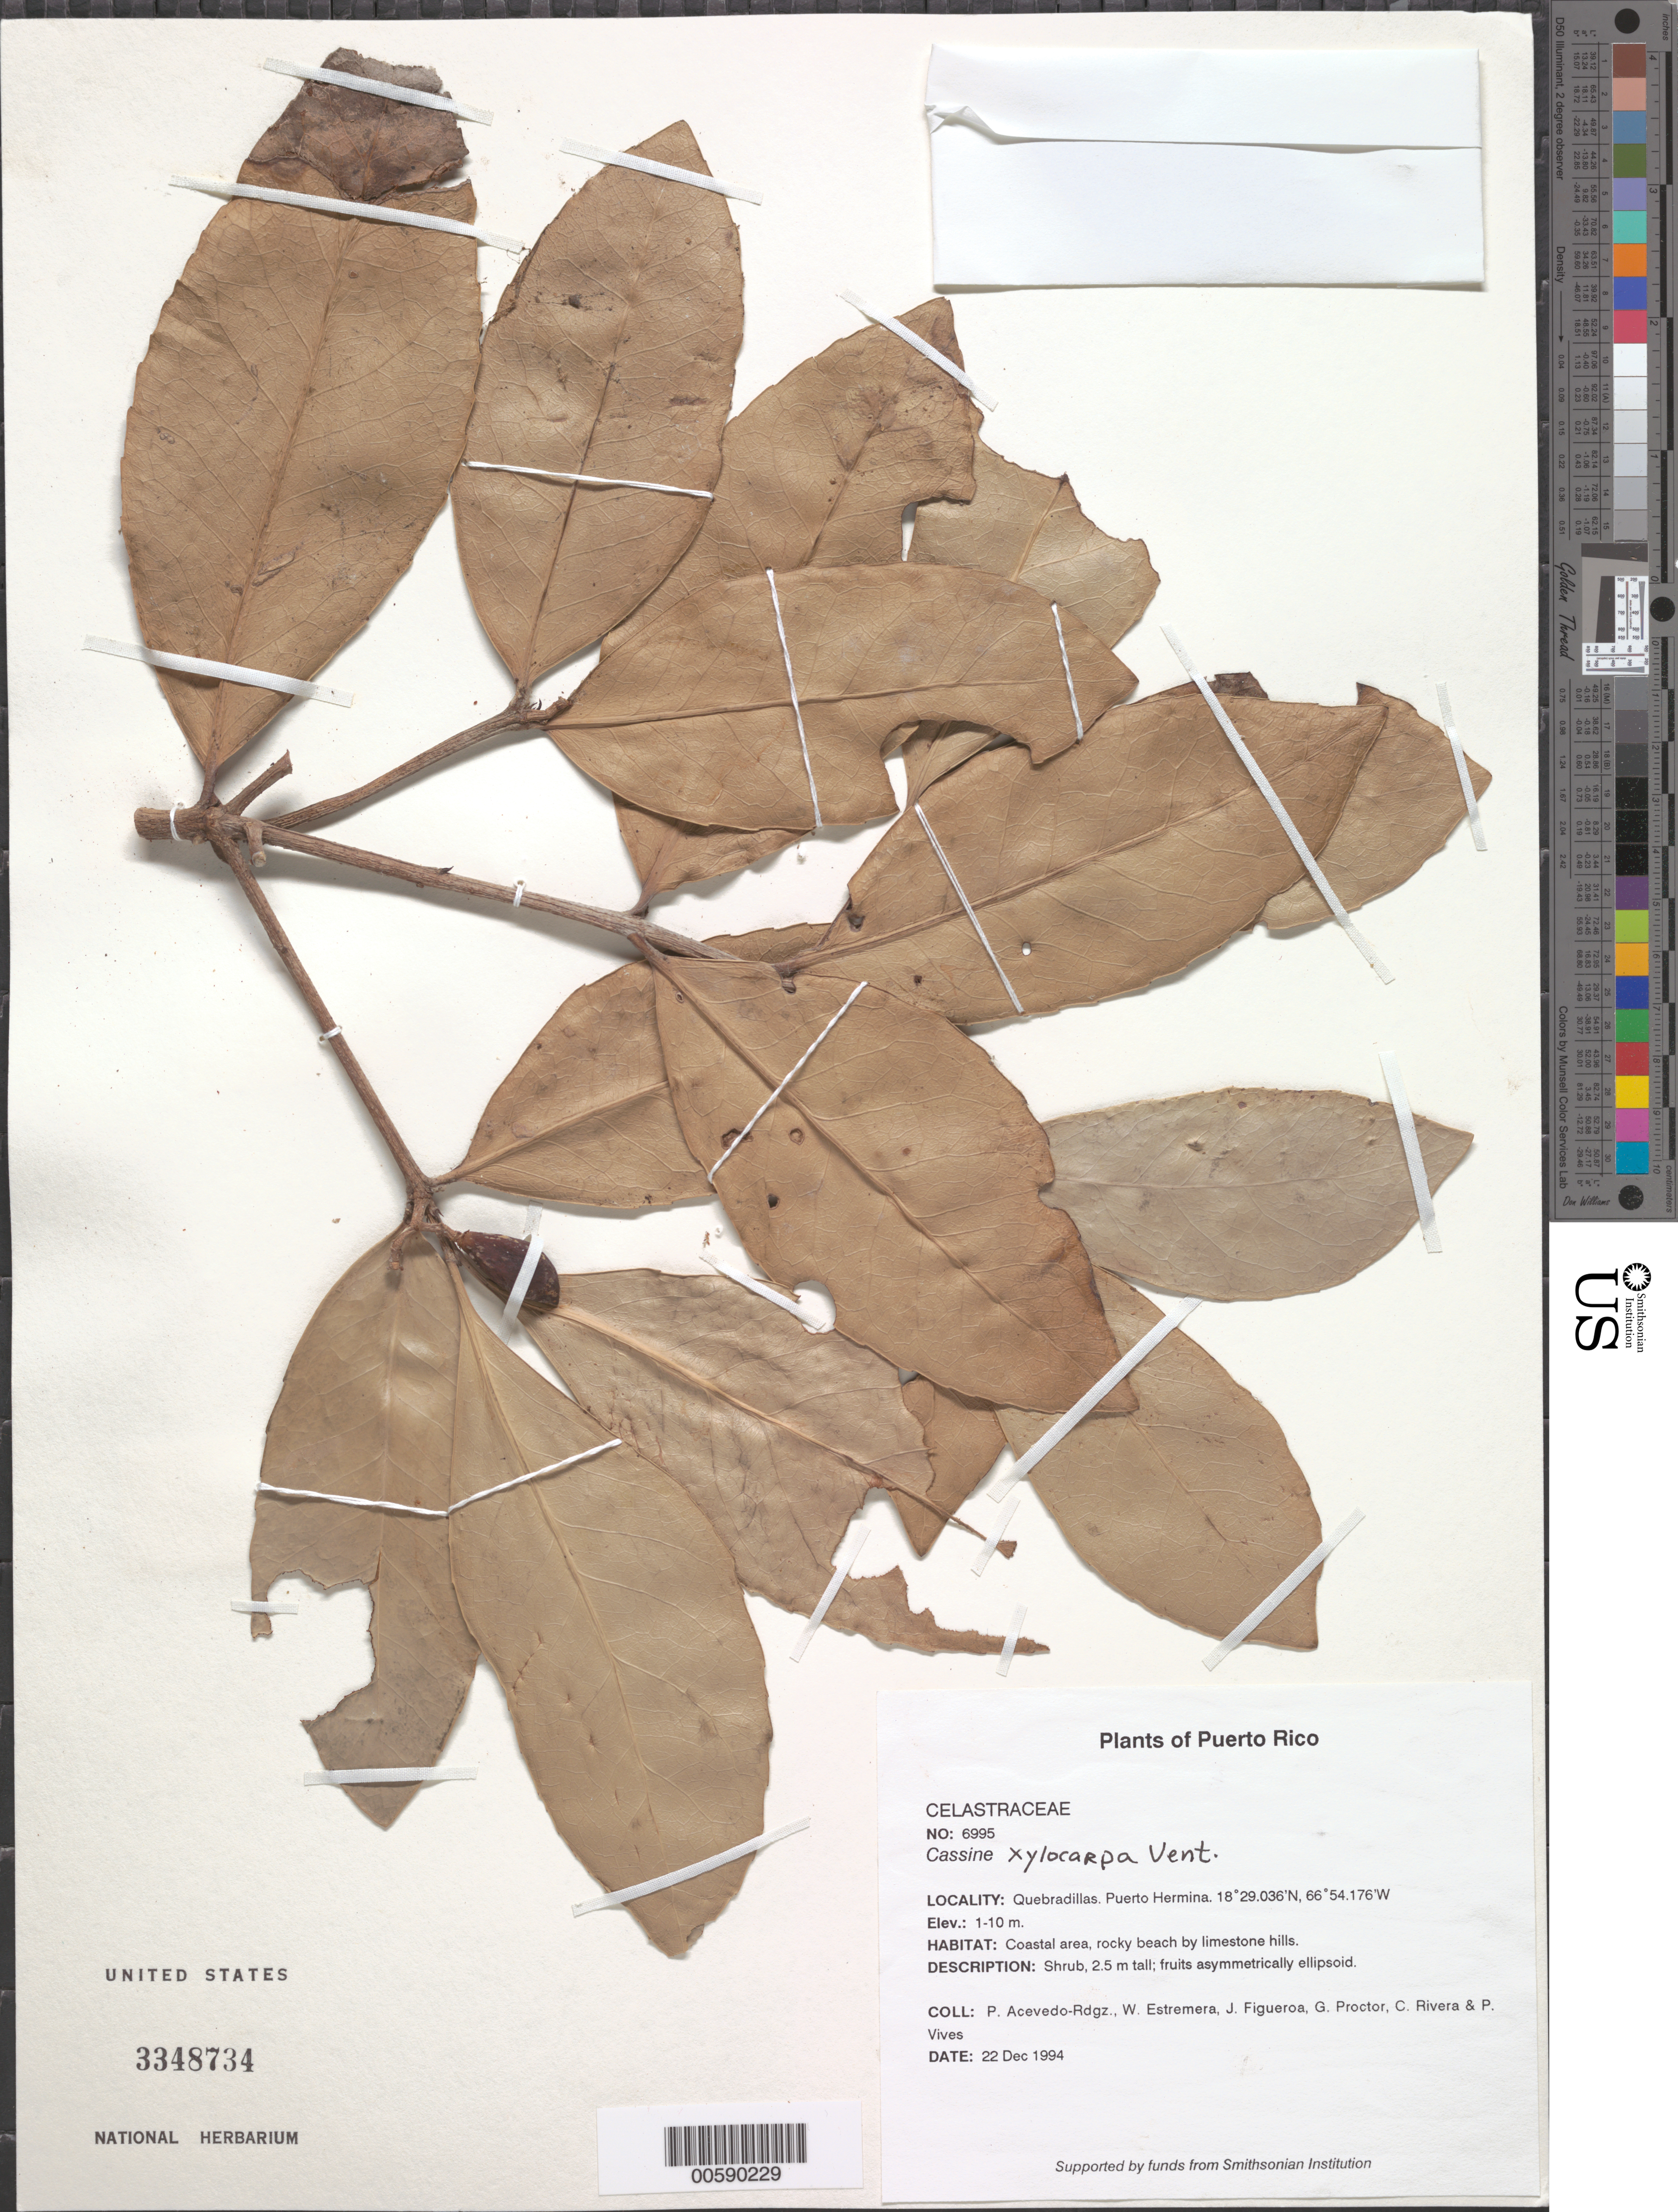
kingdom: Plantae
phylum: Tracheophyta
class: Magnoliopsida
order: Celastrales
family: Celastraceae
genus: Elaeodendron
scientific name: Elaeodendron xylocarpum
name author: (Vent.) DC.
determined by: Strong, Mark T., (BOT), Smithsonian Institution - National Museum of Natural History (UNITED STATES)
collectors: P. Acevedo-Rodr., W. Estremera, J. Figueroa, G. R. Proctor, C. Rivera & P. Vives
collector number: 6995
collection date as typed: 22 Dec 1994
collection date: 1994-12-22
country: Puerto Rico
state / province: Quebradillas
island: Puerto Rico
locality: Quebradillas. Puerto Hermina.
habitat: Coastal area, rocky beach by limestone hills.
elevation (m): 1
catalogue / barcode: US 3348734